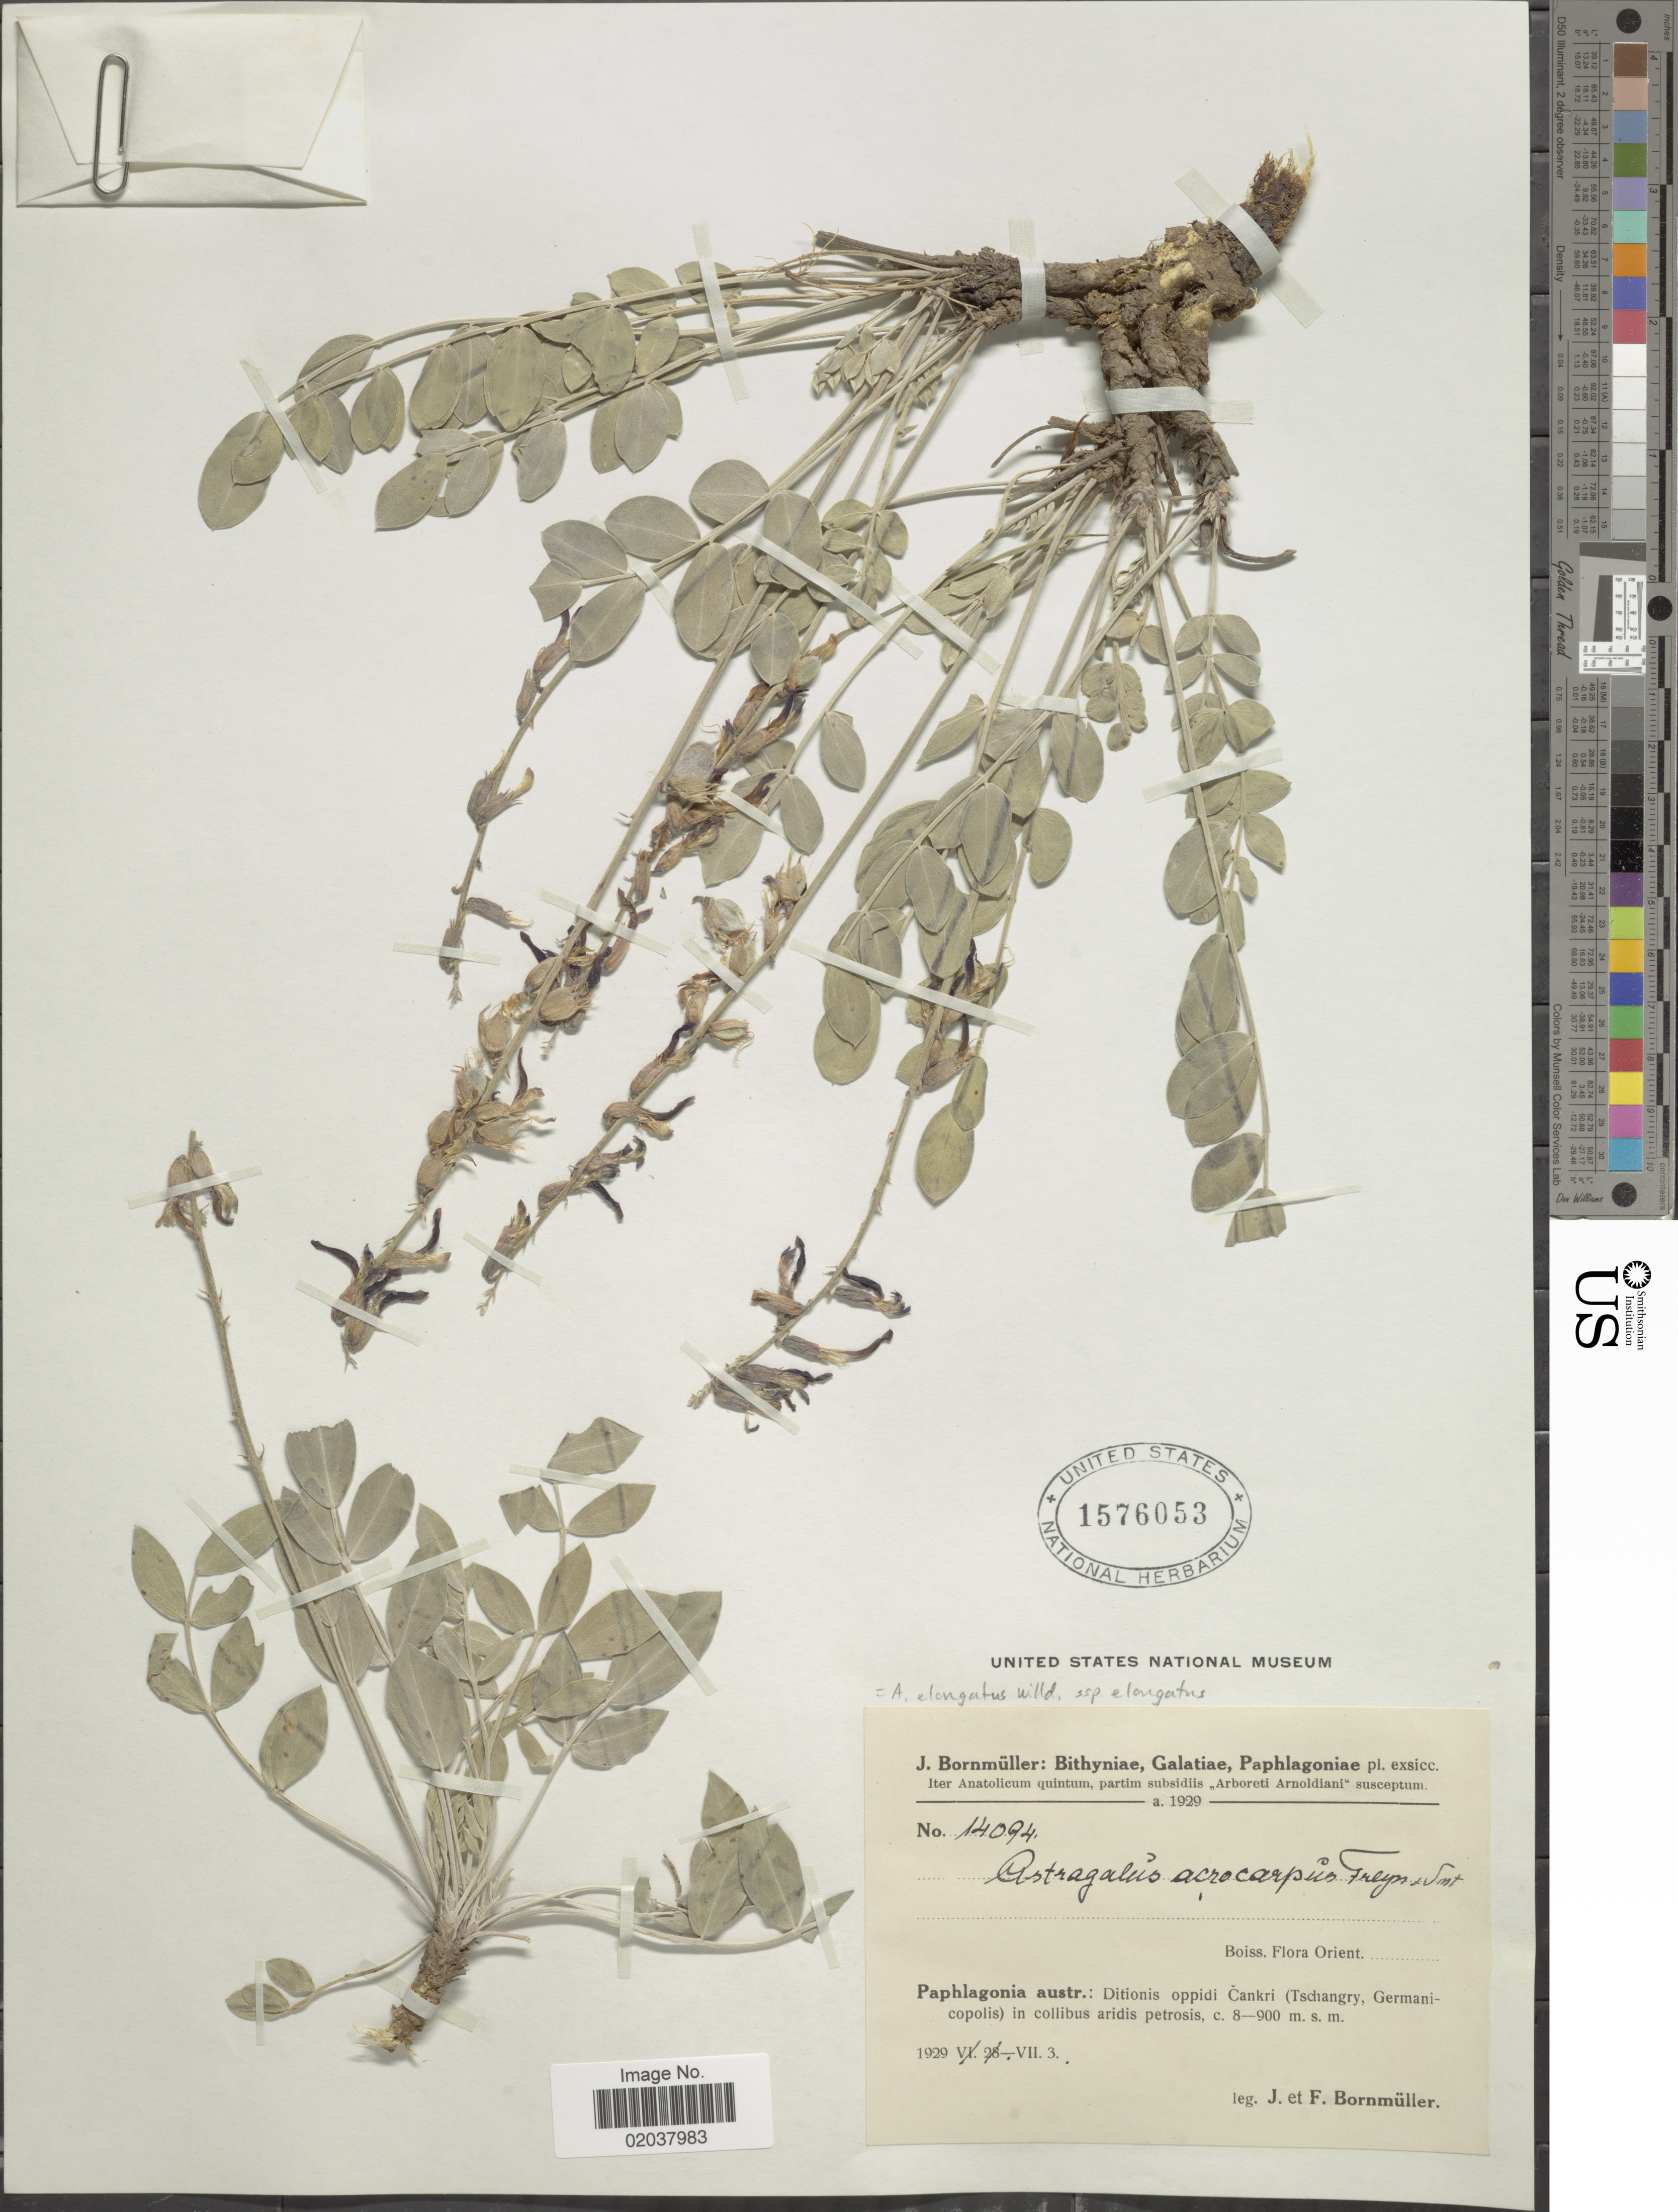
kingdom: Plantae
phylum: Tracheophyta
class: Magnoliopsida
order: Fabales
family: Fabaceae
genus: Astragalus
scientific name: Astragalus elongatus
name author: Willd.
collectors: J. Bornmüller & F. Bornmüller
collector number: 14094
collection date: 1929-07-03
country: Turkey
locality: Paphlagonia austr.: Ditionis oppidi Cankri (Tschangry, Germani-copolis) in collibus aridis petrosis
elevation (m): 800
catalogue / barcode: US 1576053